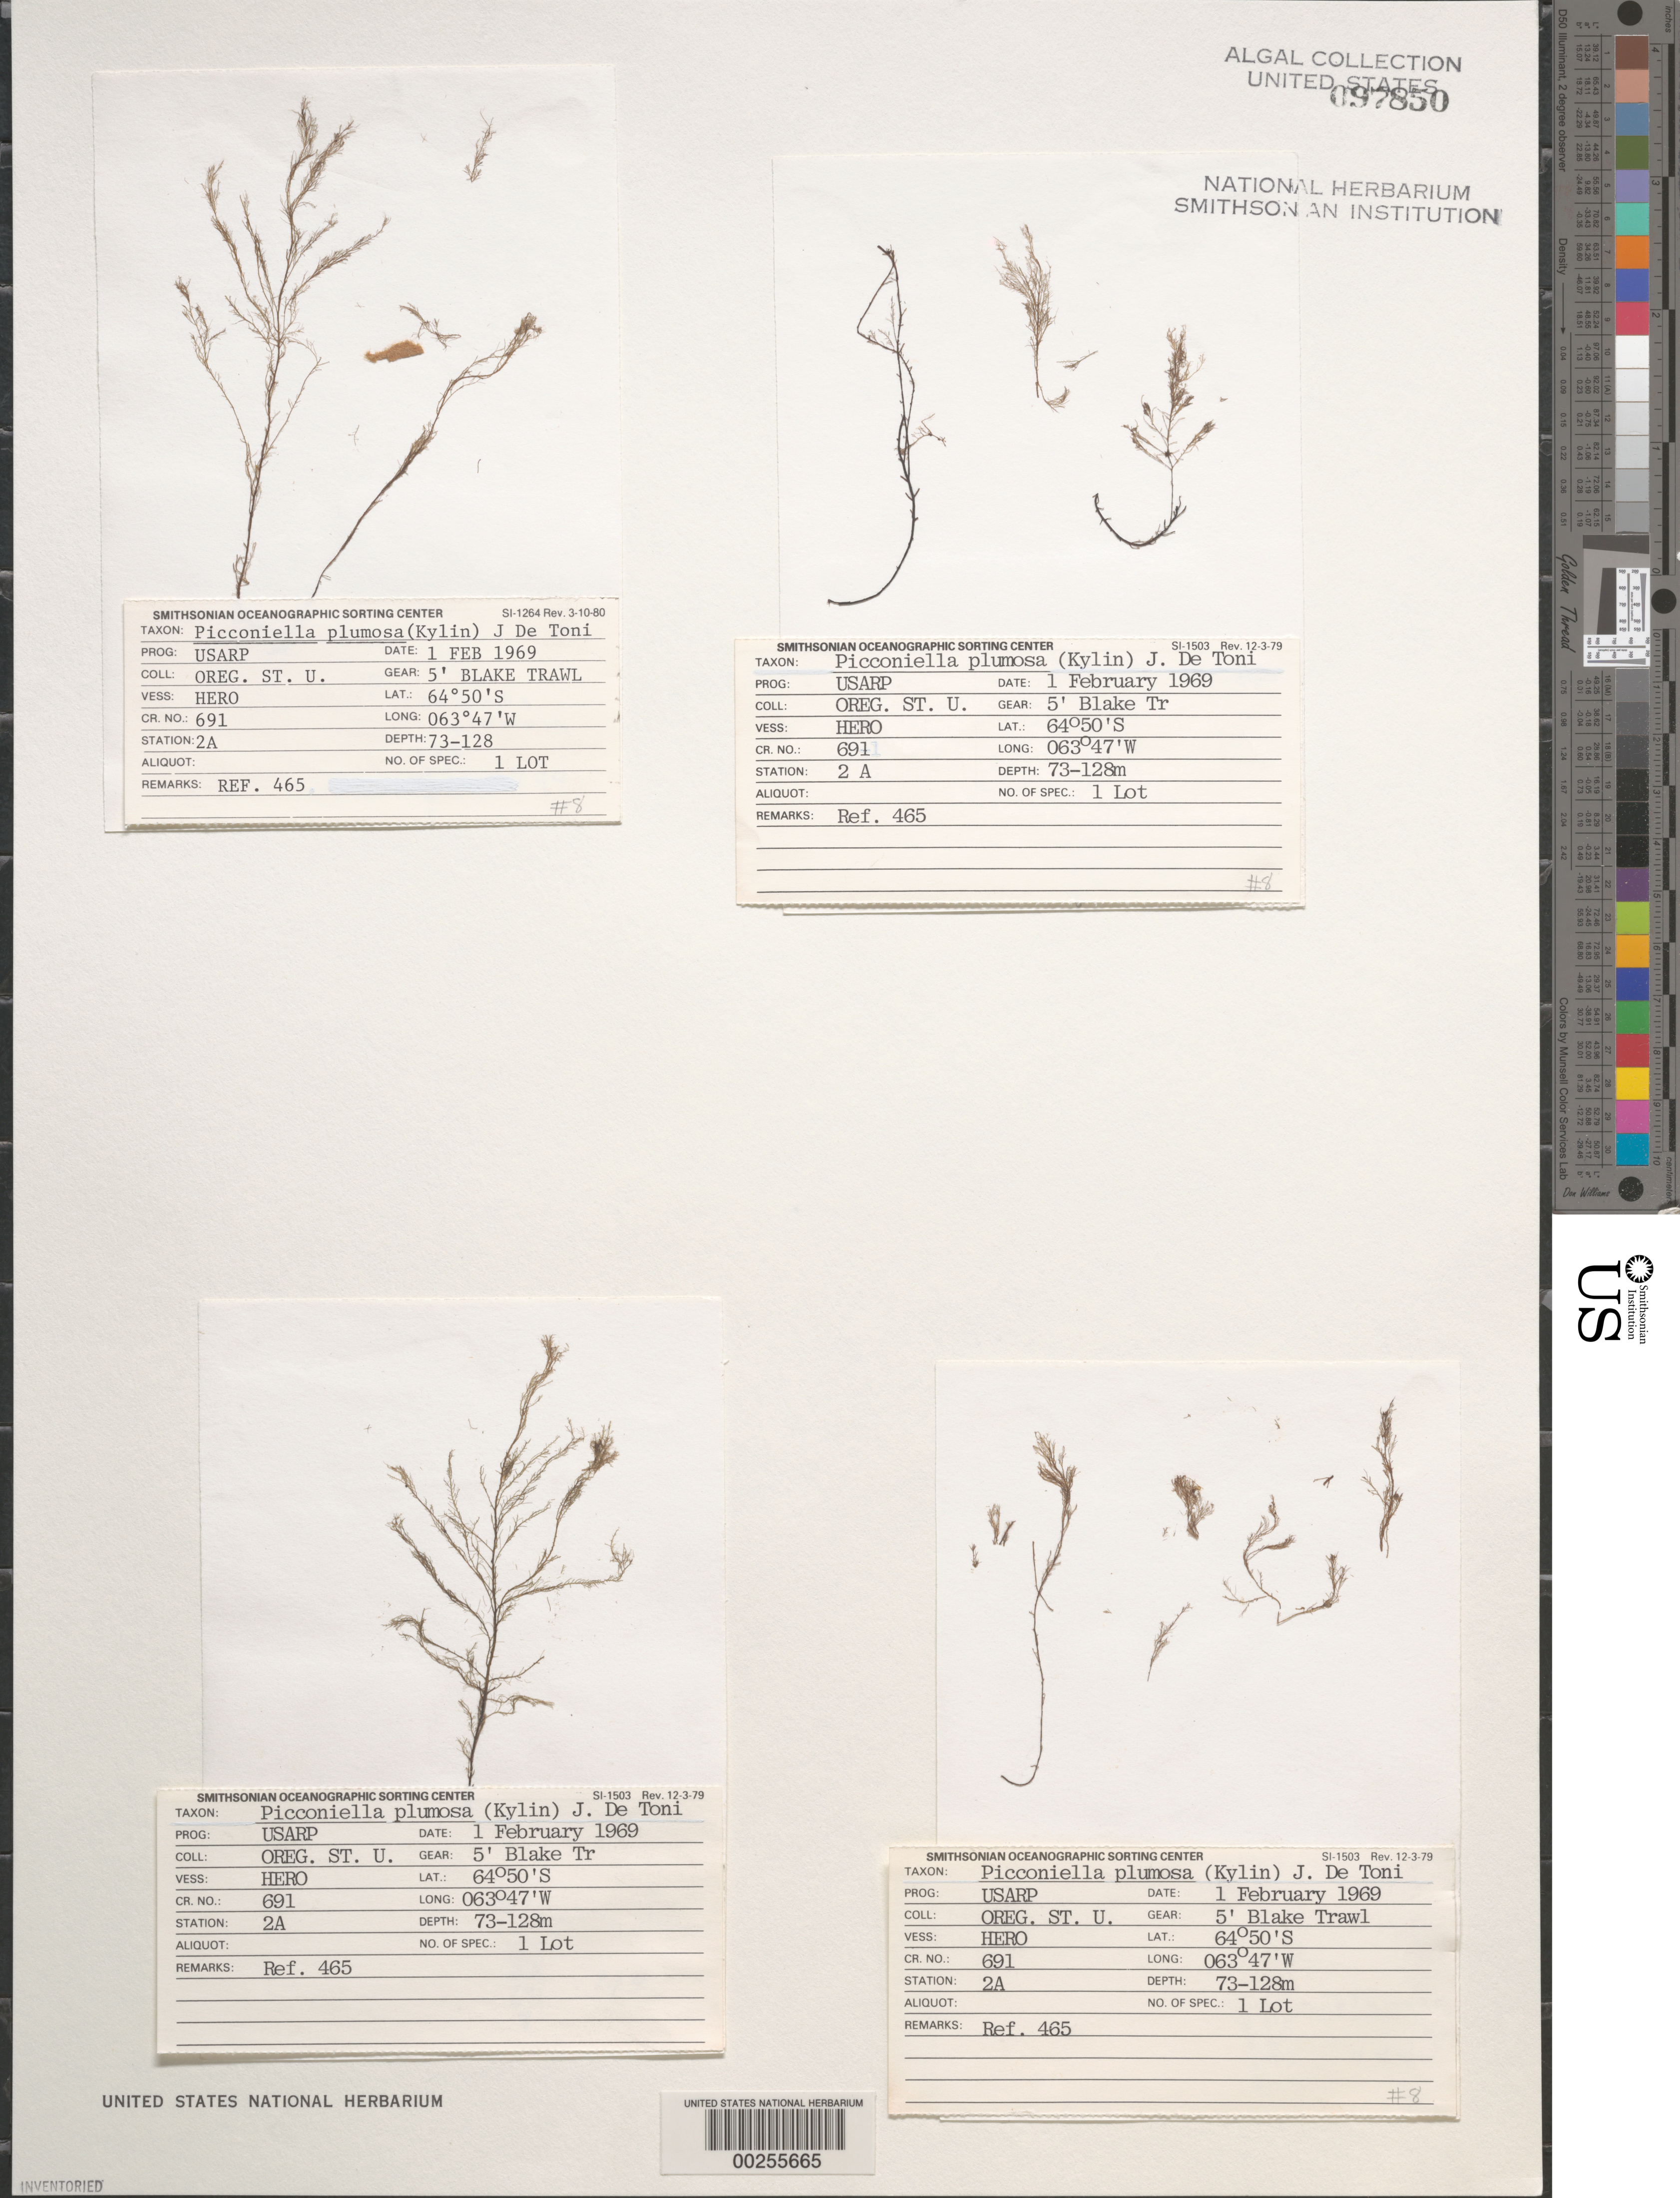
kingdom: Plantae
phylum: Rhodophyta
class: Florideophyceae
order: Ceramiales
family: Rhodomelaceae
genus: Picconiella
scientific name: Picconiella plumosa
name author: (Kylin) De Toni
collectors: Oregon State University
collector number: Station 2a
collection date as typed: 01 Feb 1969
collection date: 1969-02-01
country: Antarctica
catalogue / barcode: US 97850